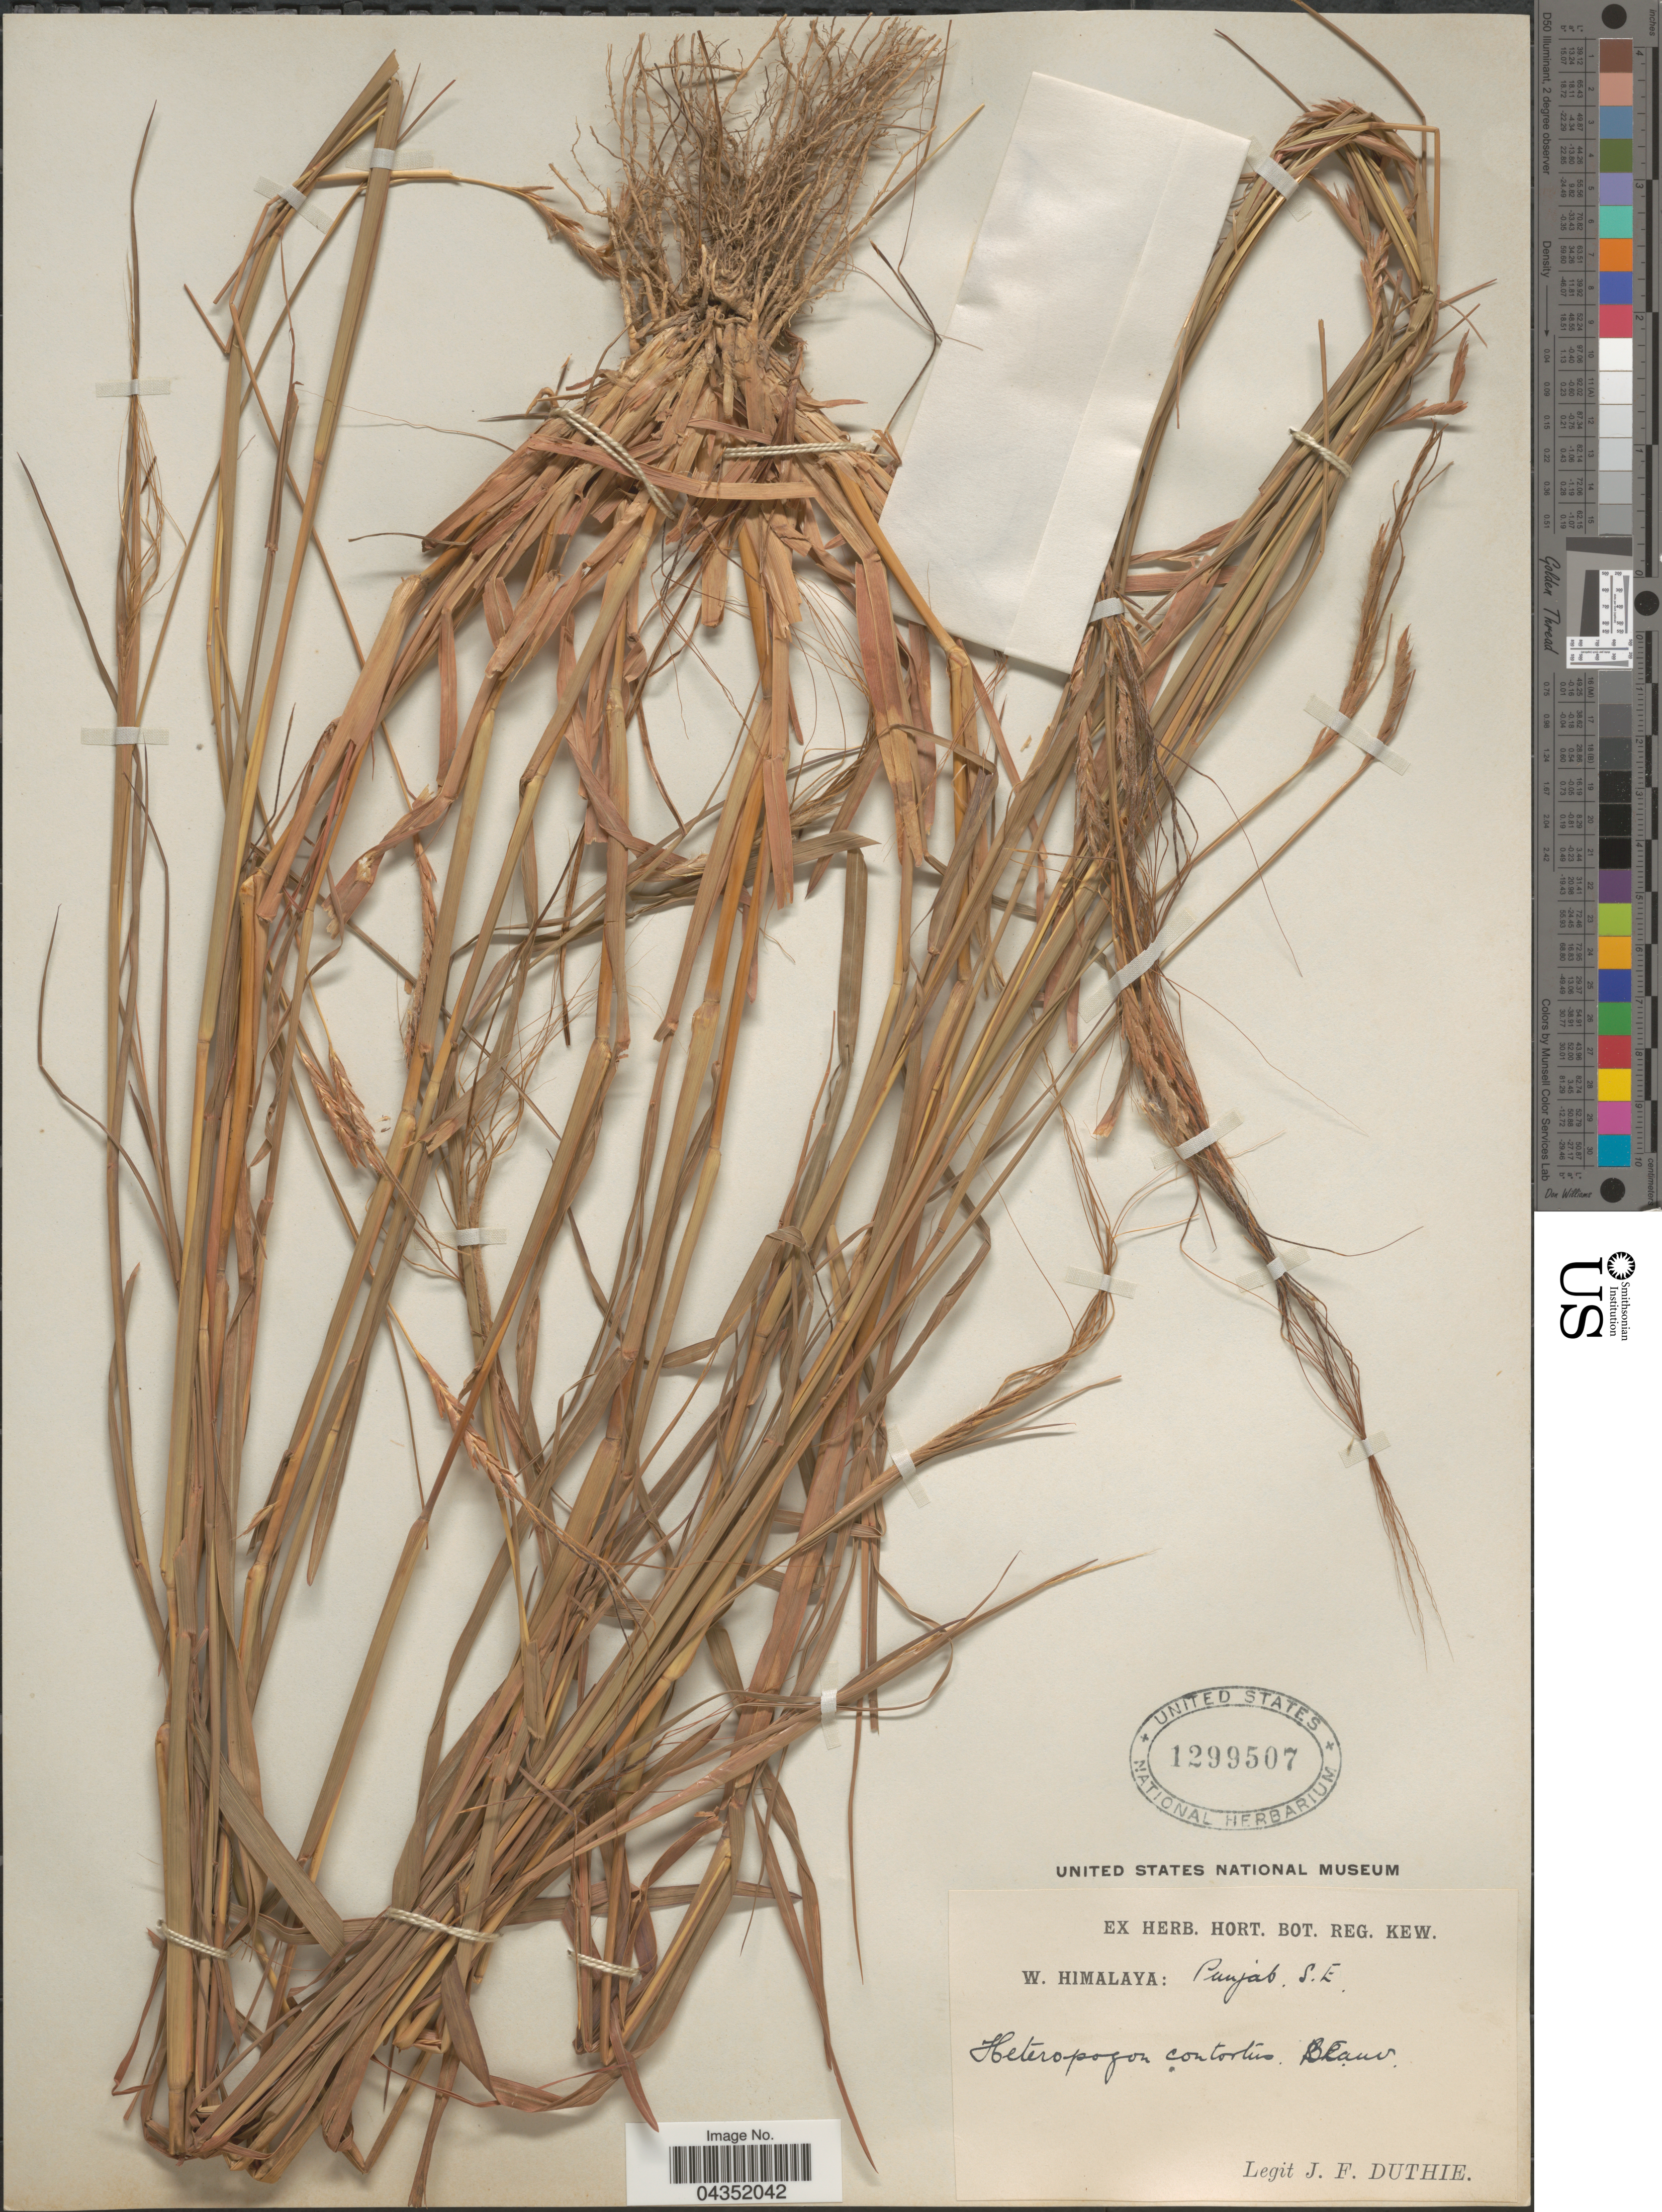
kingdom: Plantae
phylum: Tracheophyta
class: Liliopsida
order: Poales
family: Poaceae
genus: Heteropogon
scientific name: Heteropogon contortus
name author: (L.) P. Beauv. ex Roem. & Schult.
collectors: J. F. Duthie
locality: W. Himalaya: Punjab, S.E.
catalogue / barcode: US 1299507